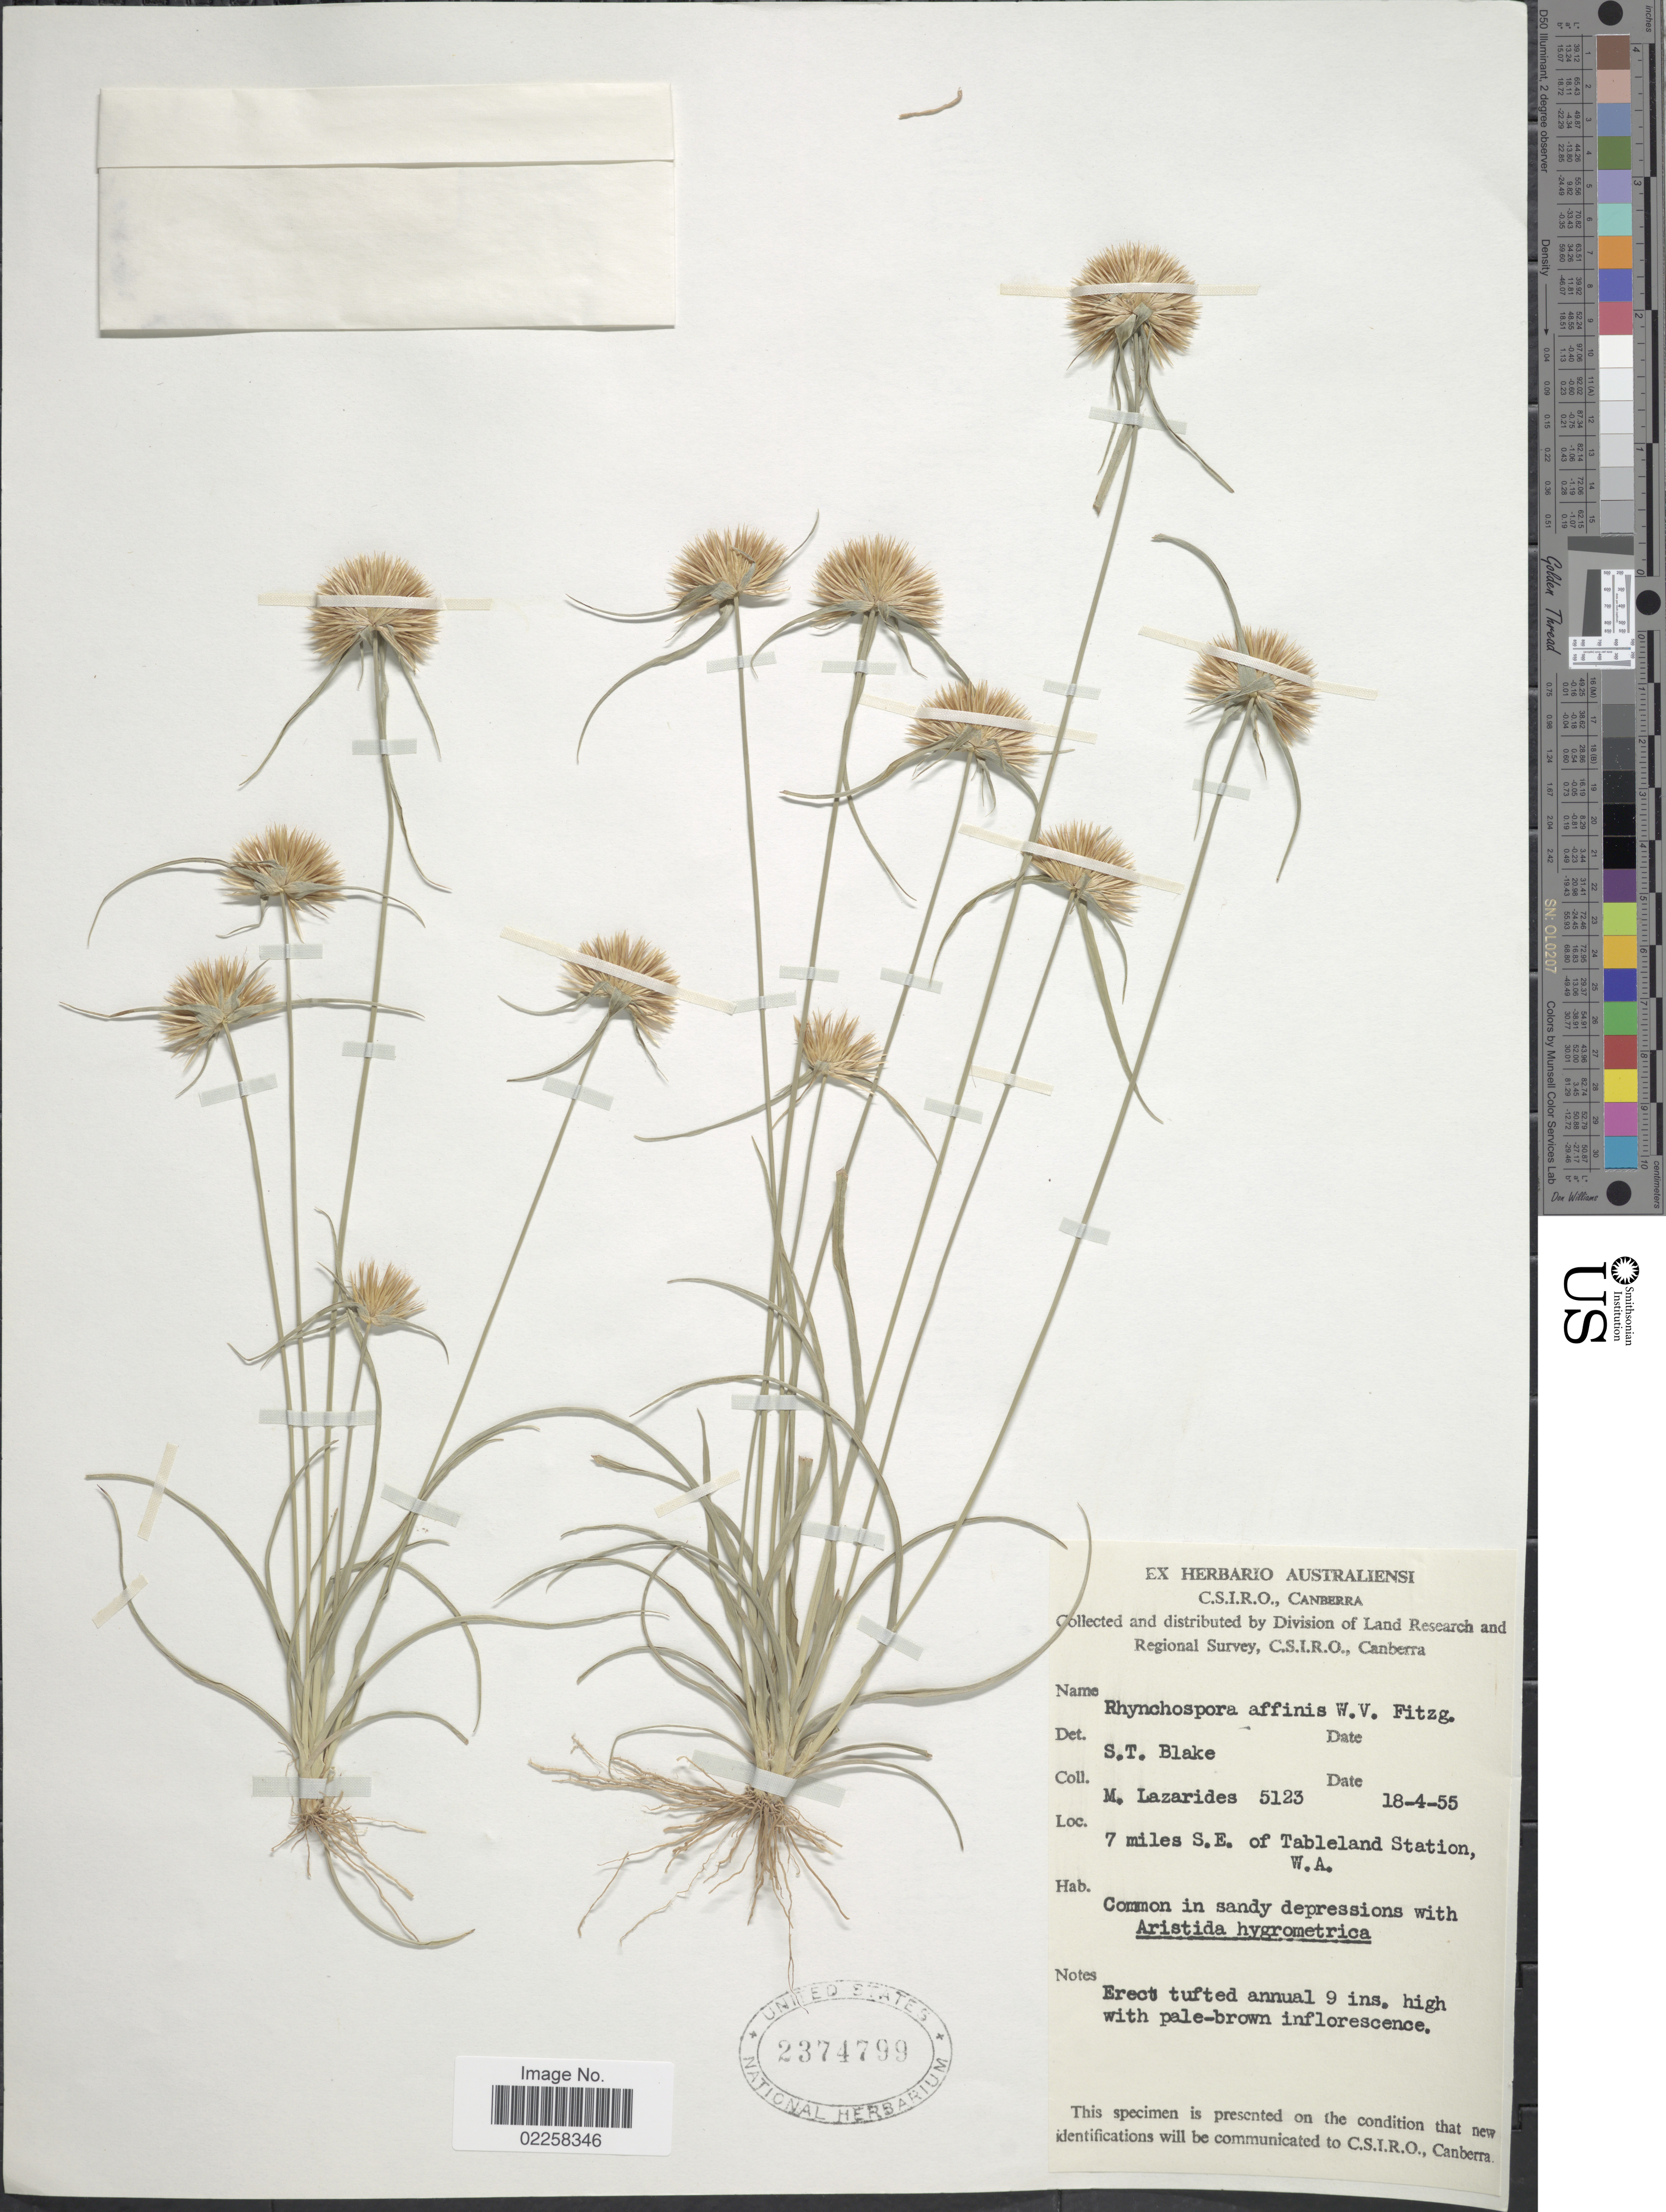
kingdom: Plantae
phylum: Tracheophyta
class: Liliopsida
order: Poales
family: Cyperaceae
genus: Rhynchospora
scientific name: Rhynchospora affinis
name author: W. Fitzg.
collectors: M. Lazarides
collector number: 5123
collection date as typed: Transcribed d/m/y: 18/4/55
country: Australia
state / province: Western Australia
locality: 7 miles S.E. of Tableland Station, W.A.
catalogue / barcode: US 2374799